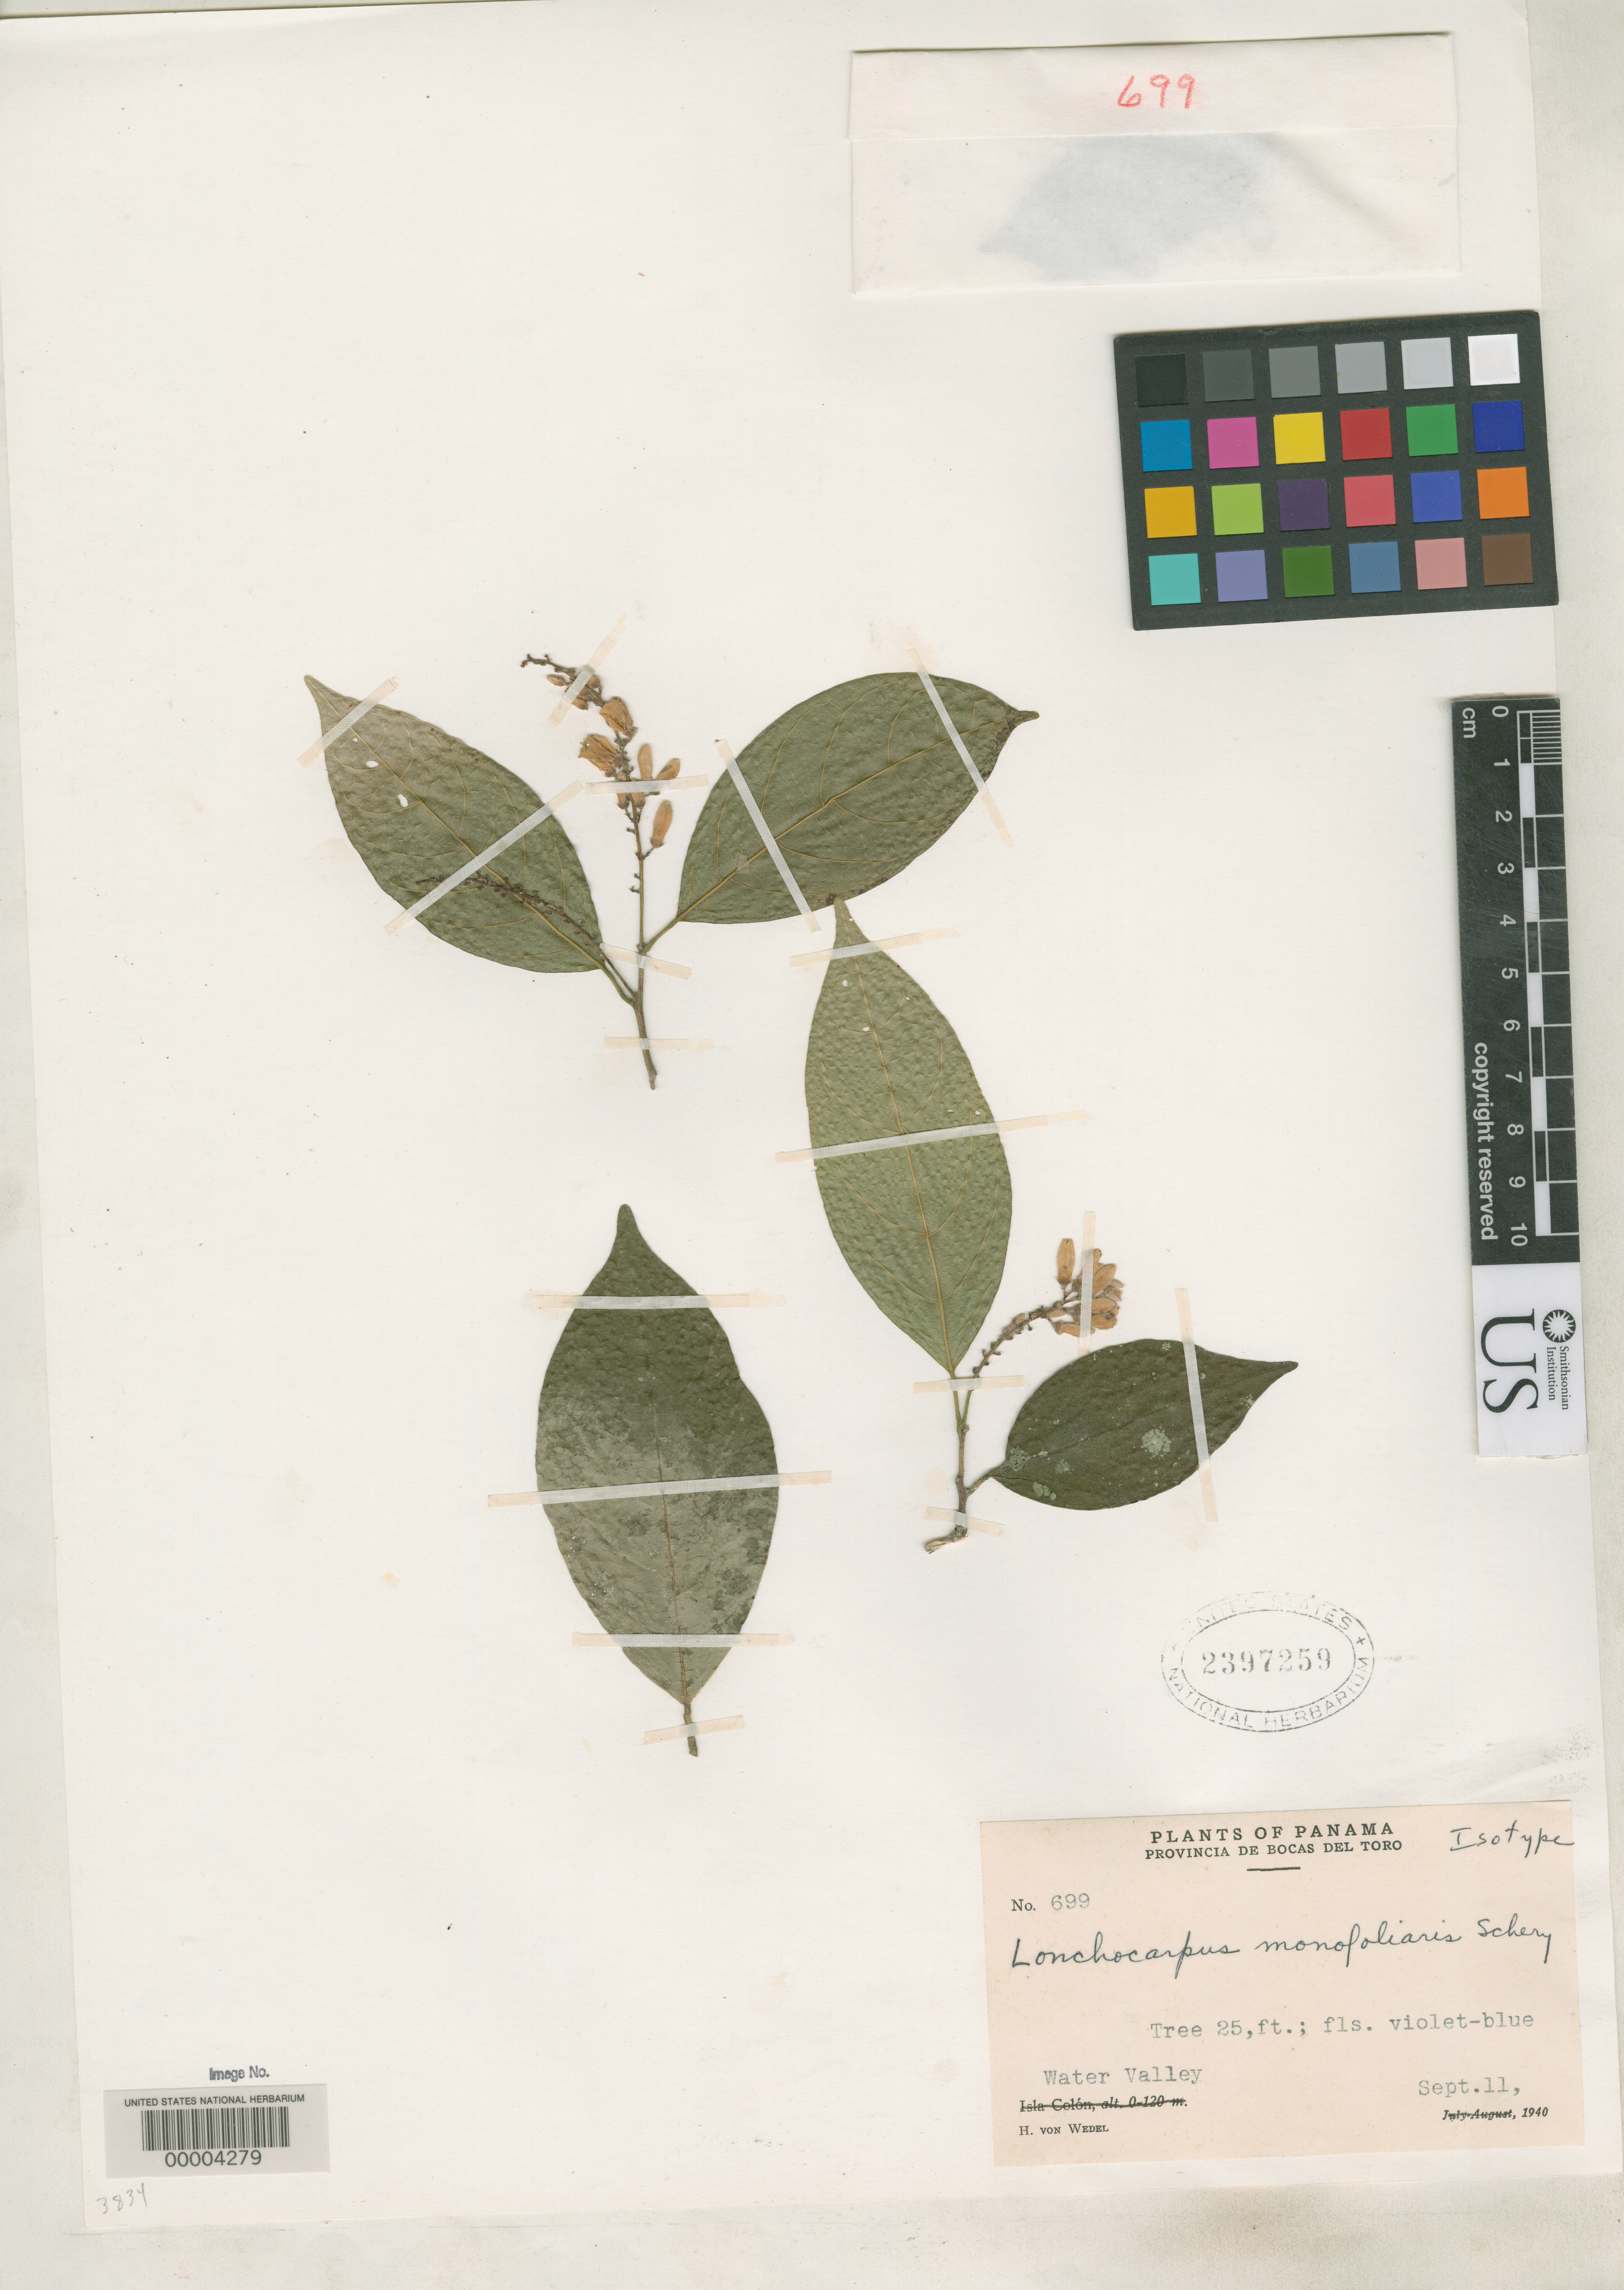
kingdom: Plantae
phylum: Tracheophyta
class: Magnoliopsida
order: Fabales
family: Fabaceae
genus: Lonchocarpus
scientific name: Lonchocarpus monofoliaris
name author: Schery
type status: Isotype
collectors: H. von Wedel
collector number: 699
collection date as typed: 11 Sep 1940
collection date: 1940-09-11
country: Panama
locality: Water Valley.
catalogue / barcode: US 2397259